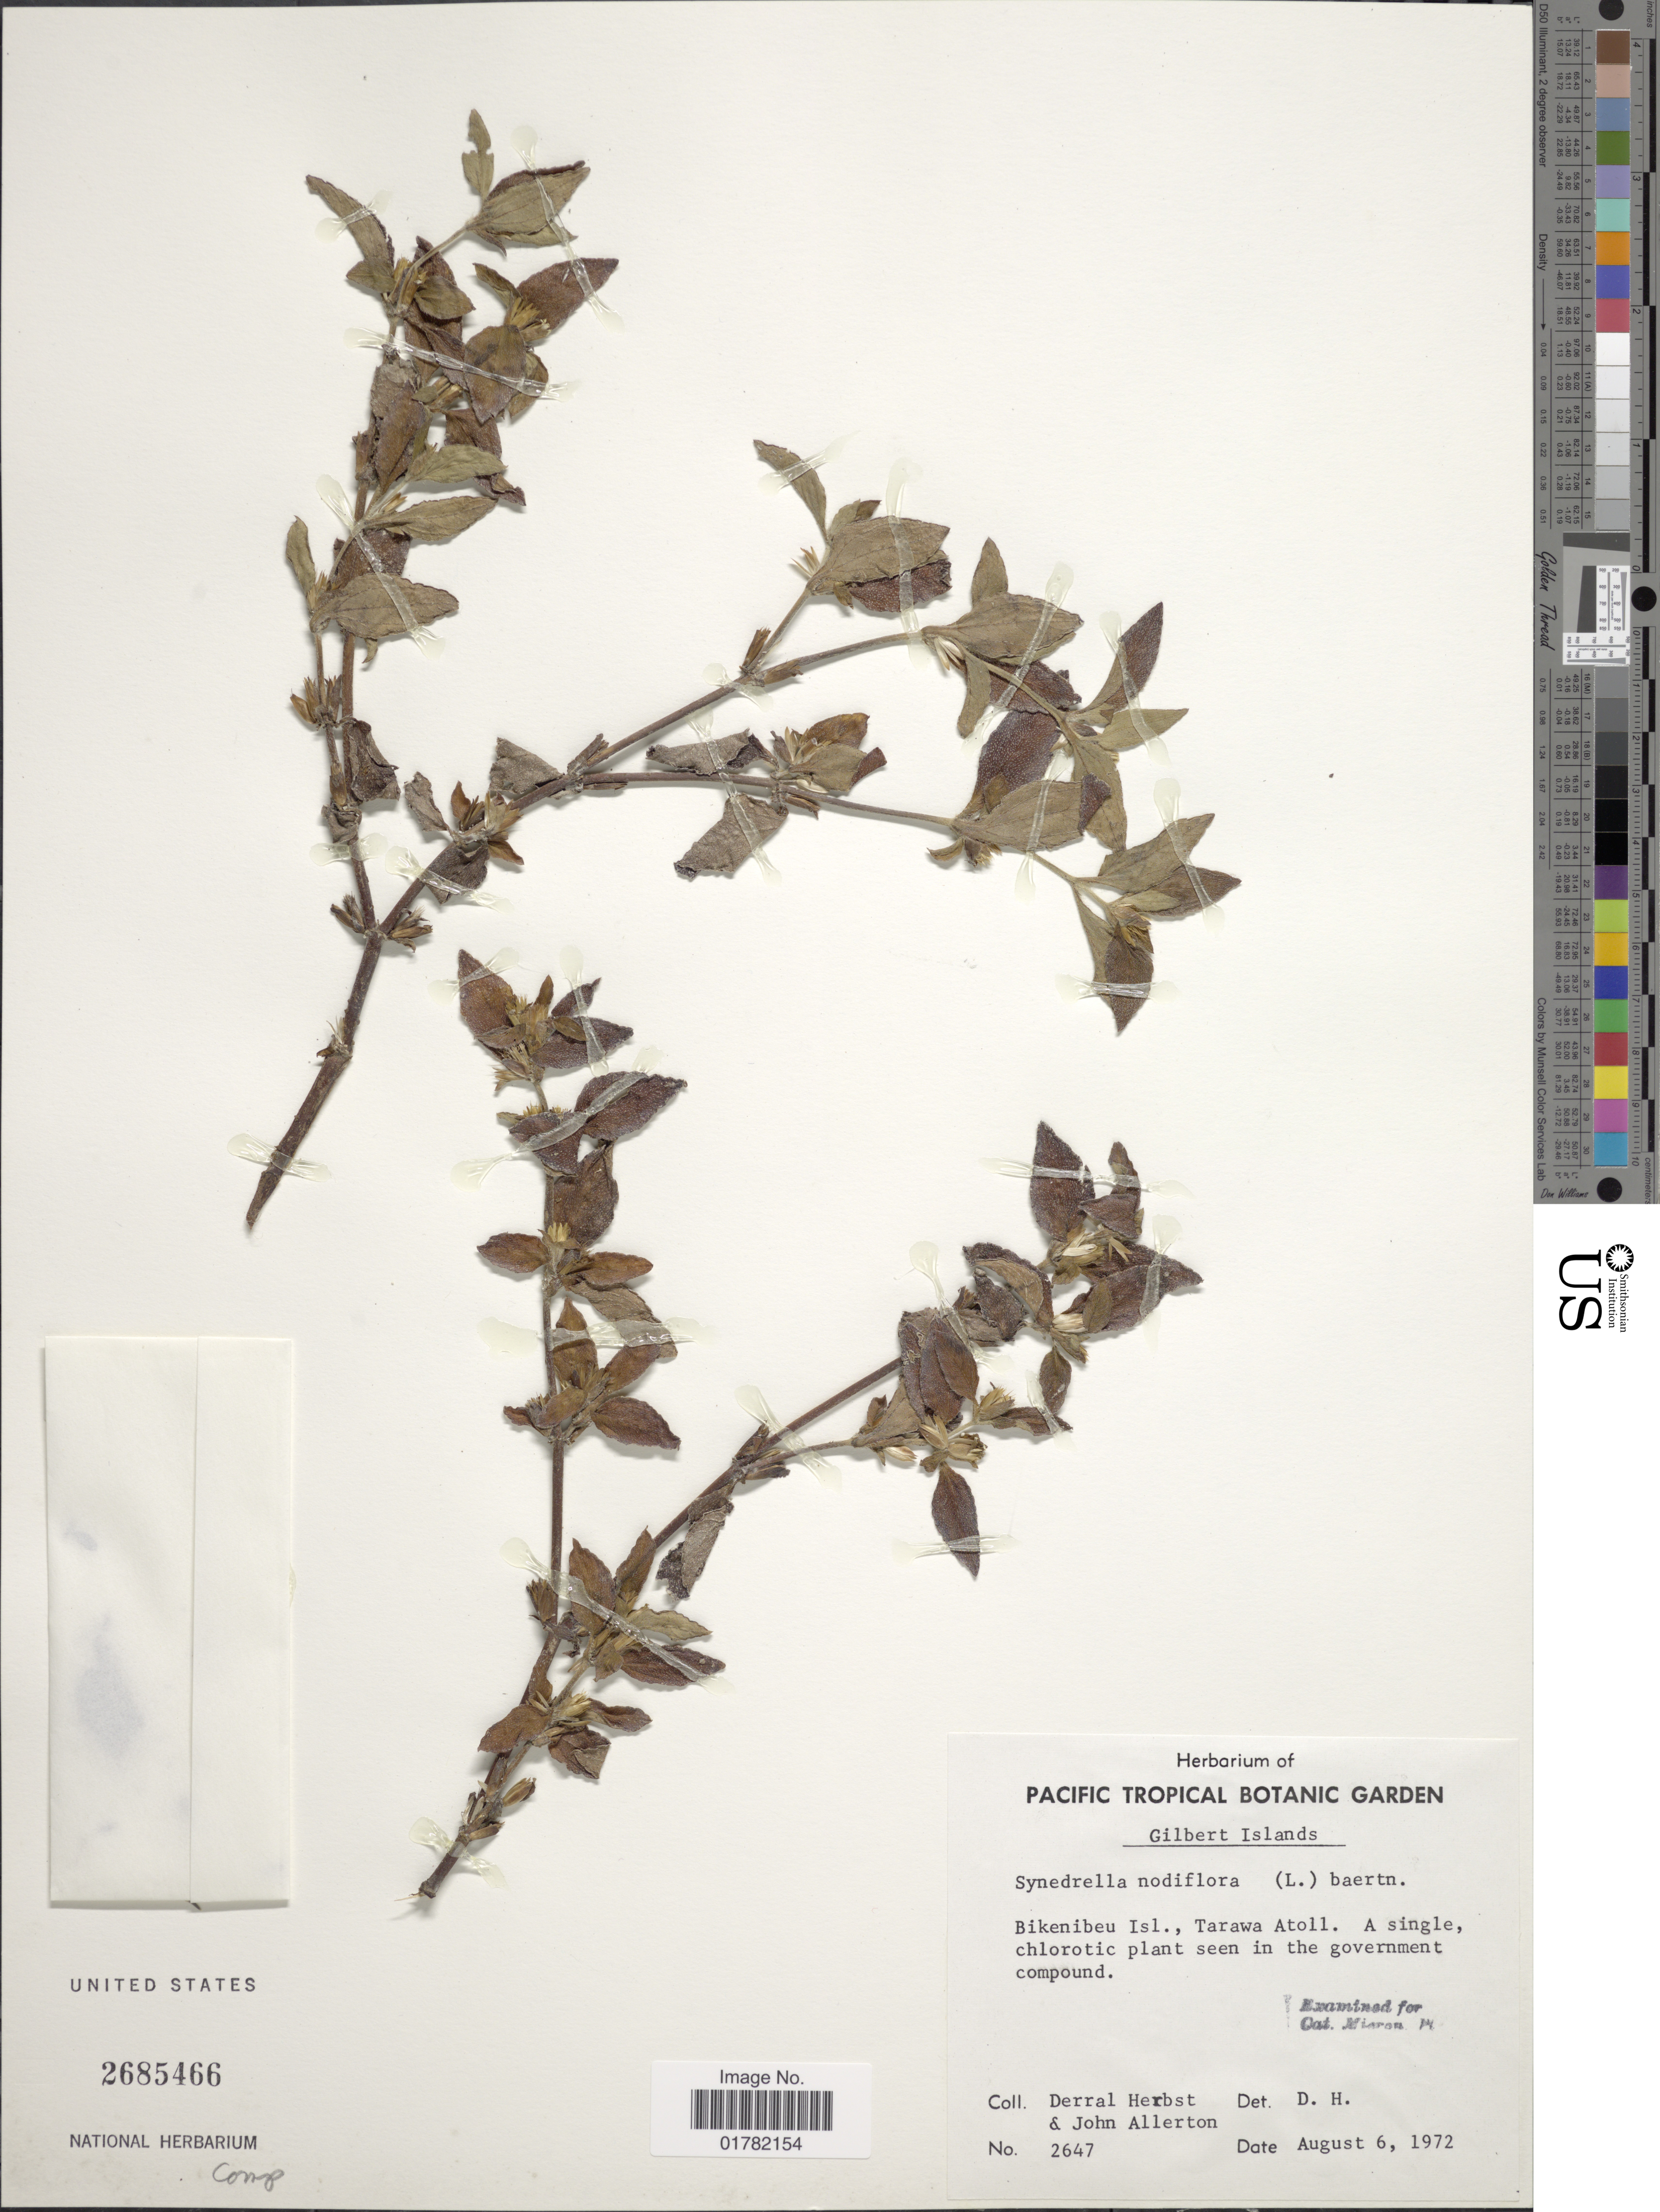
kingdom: Plantae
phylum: Tracheophyta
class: Magnoliopsida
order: Asterales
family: Asteraceae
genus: Synedrella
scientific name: Synedrella nodiflora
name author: (L.) Gaertn.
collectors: D. R. Herbst & J. Allerton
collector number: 2647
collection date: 1972-08-06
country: Kiribati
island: Tarawa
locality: Gilbert Isllands, Bikenibeu Isl., Tarawa Atoll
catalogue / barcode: US 2685466